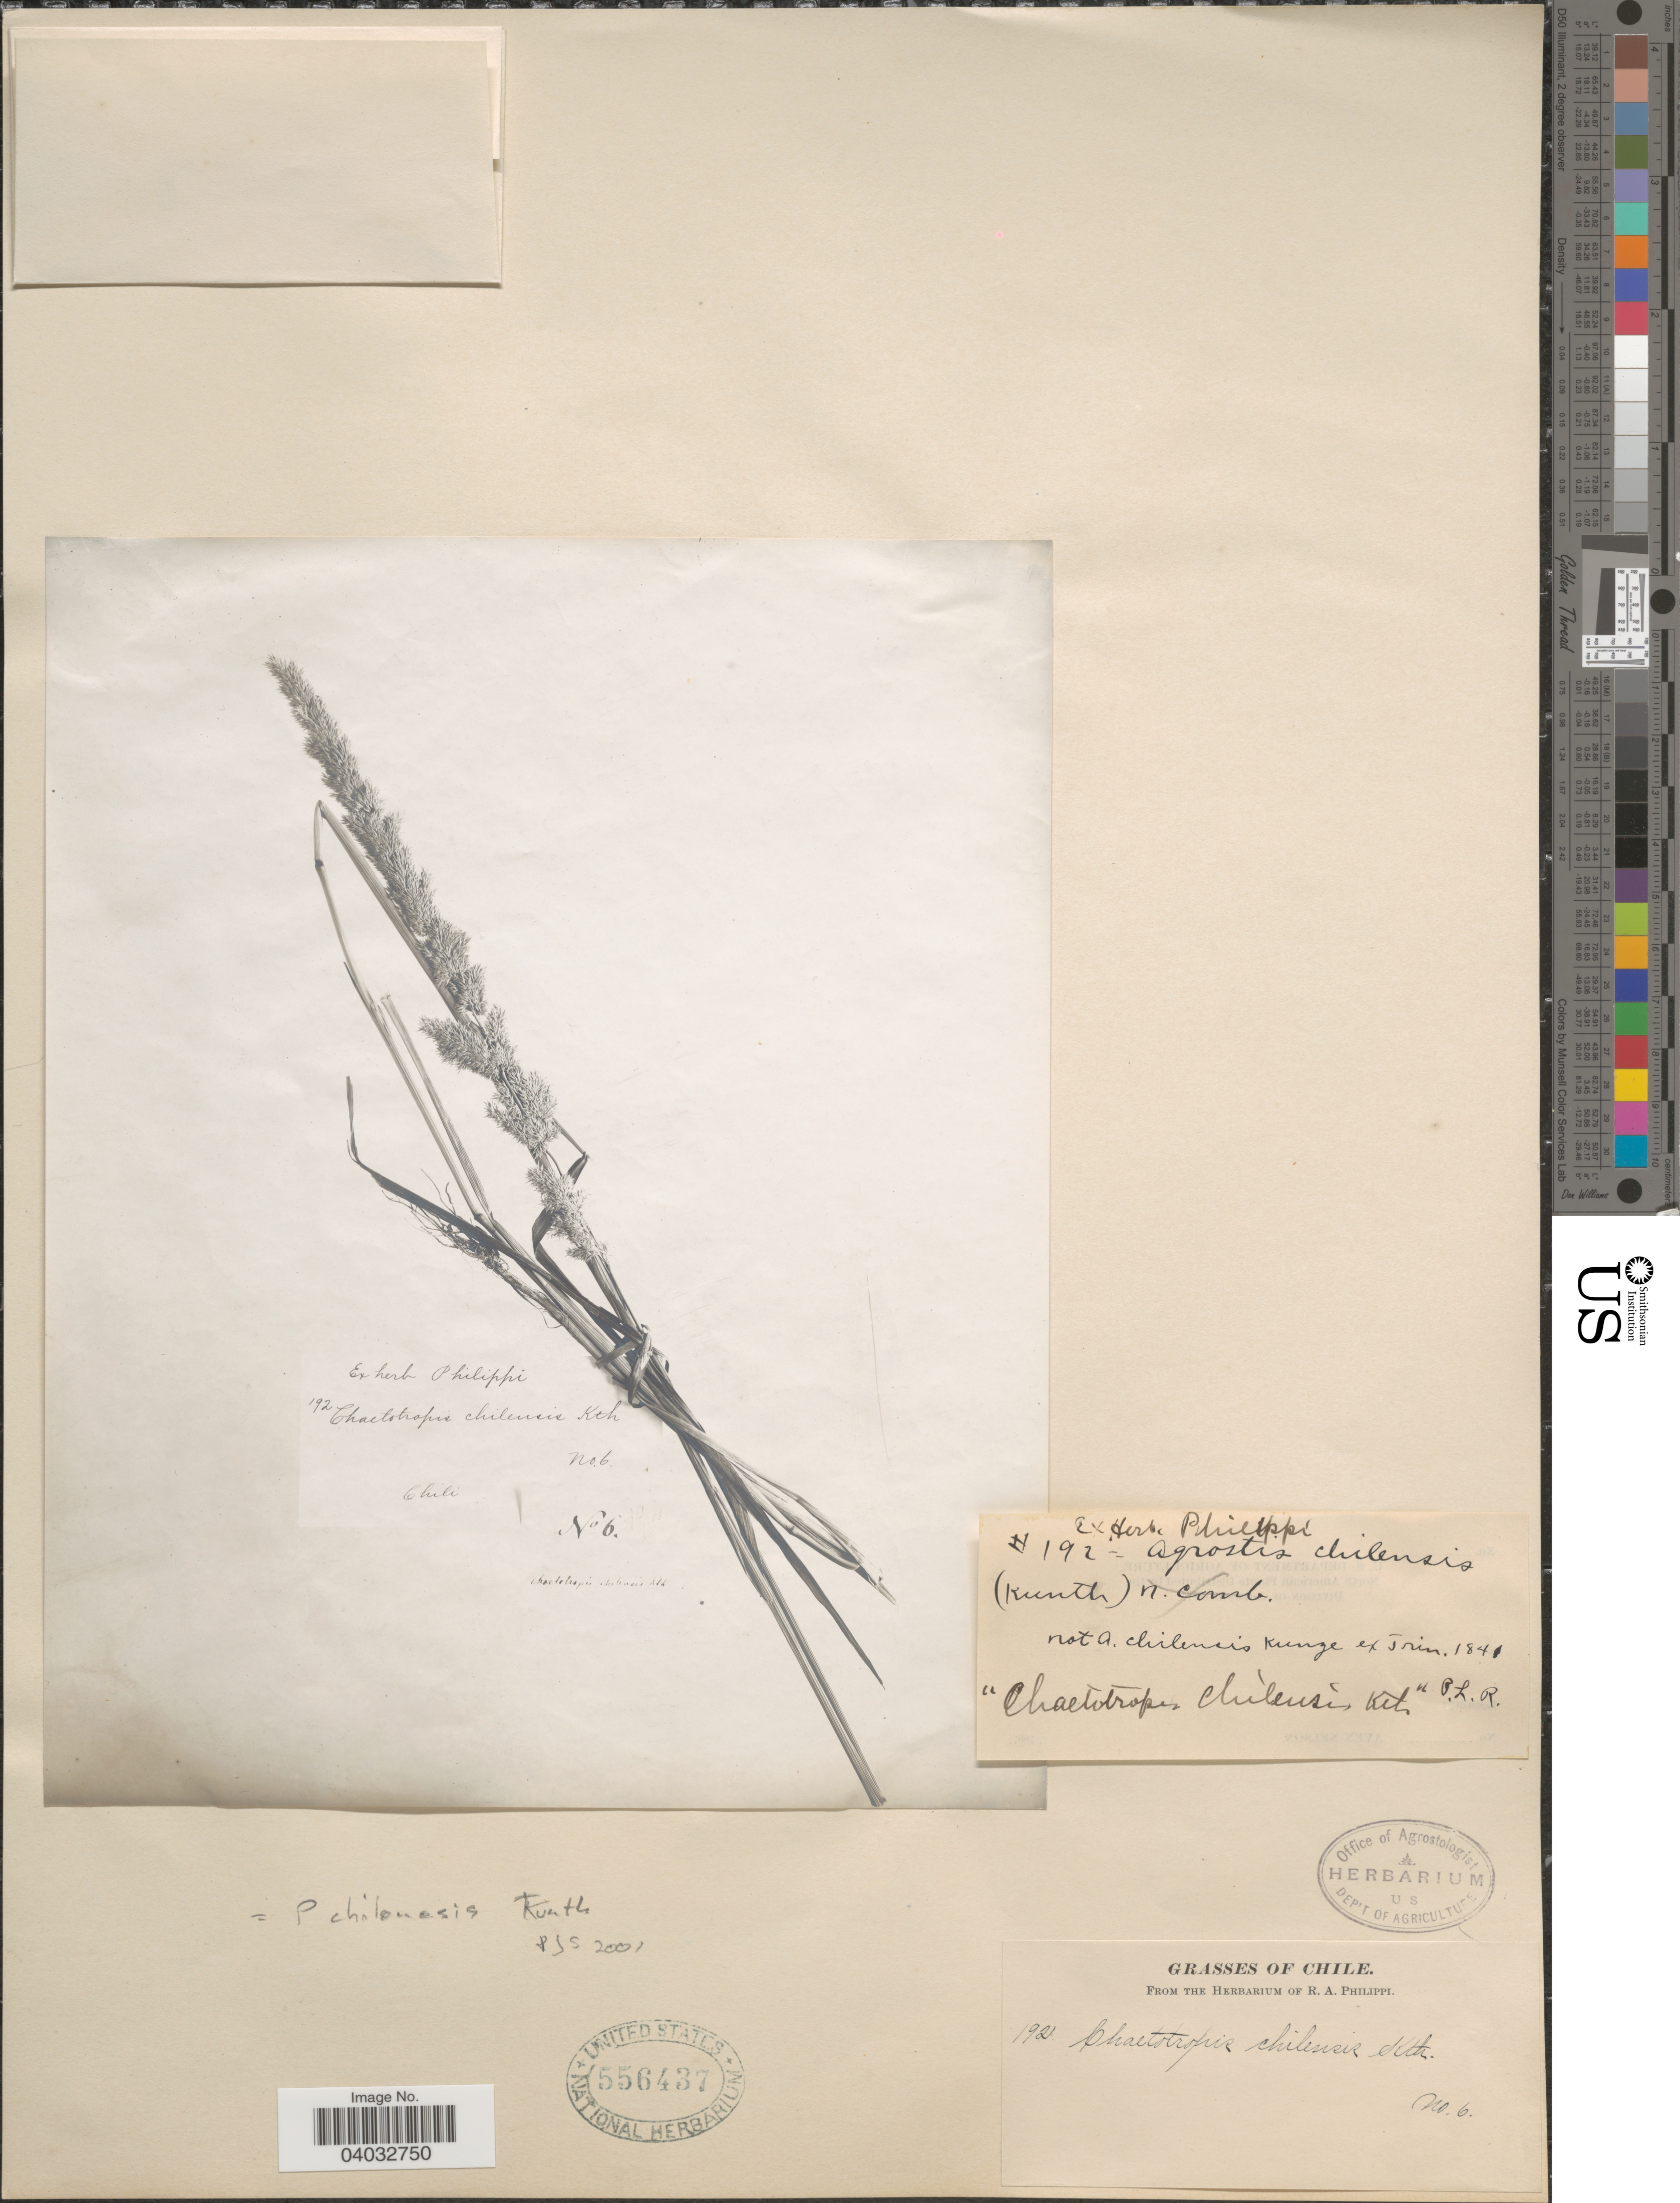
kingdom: Plantae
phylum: Tracheophyta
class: Liliopsida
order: Poales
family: Poaceae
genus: Chaetotropis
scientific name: Chaetotropis chiliensis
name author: Kunth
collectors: ex. herb. R.A. Philippi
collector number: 6?/192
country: Chile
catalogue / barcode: US 556437